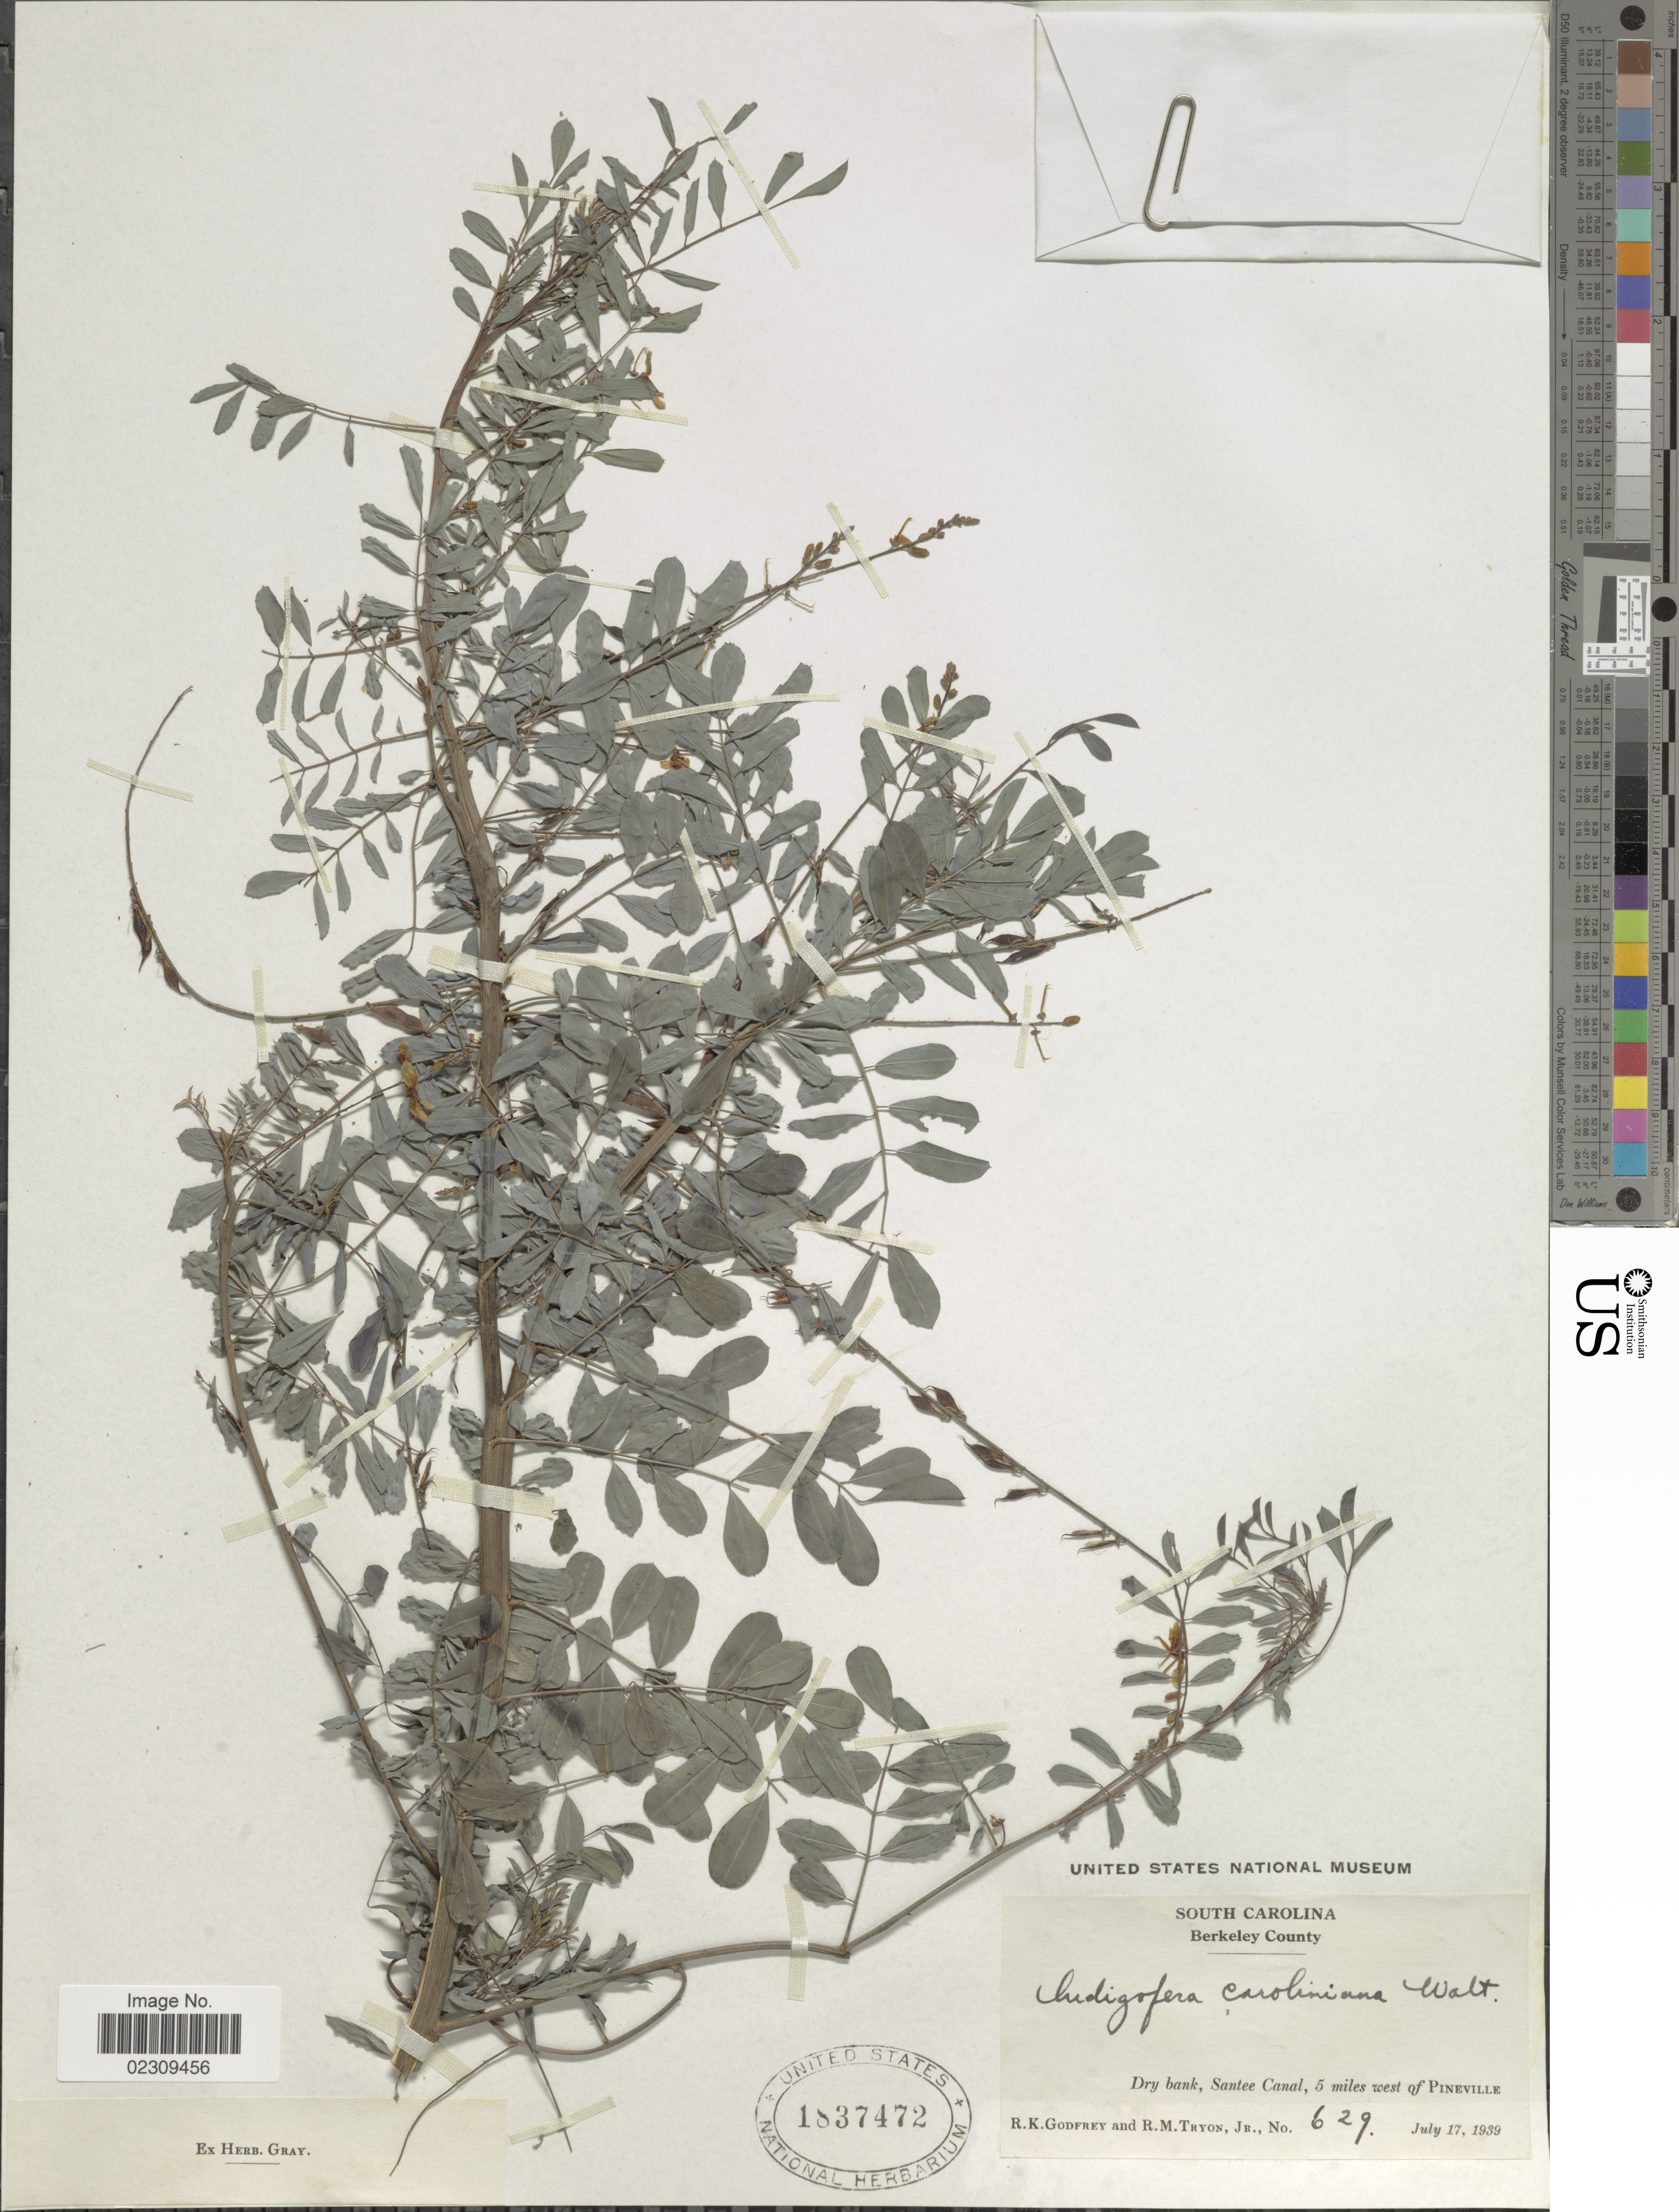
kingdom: Plantae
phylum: Tracheophyta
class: Magnoliopsida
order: Fabales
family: Fabaceae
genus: Indigofera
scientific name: Indigofera caroliniana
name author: Mill.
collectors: R. K. Godfrey & R. M. Tryon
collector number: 629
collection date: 1939-07-17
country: United States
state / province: South Carolina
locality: Berkeley County, Santee Canal, 5 miles west of Pineville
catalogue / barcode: US 1837472